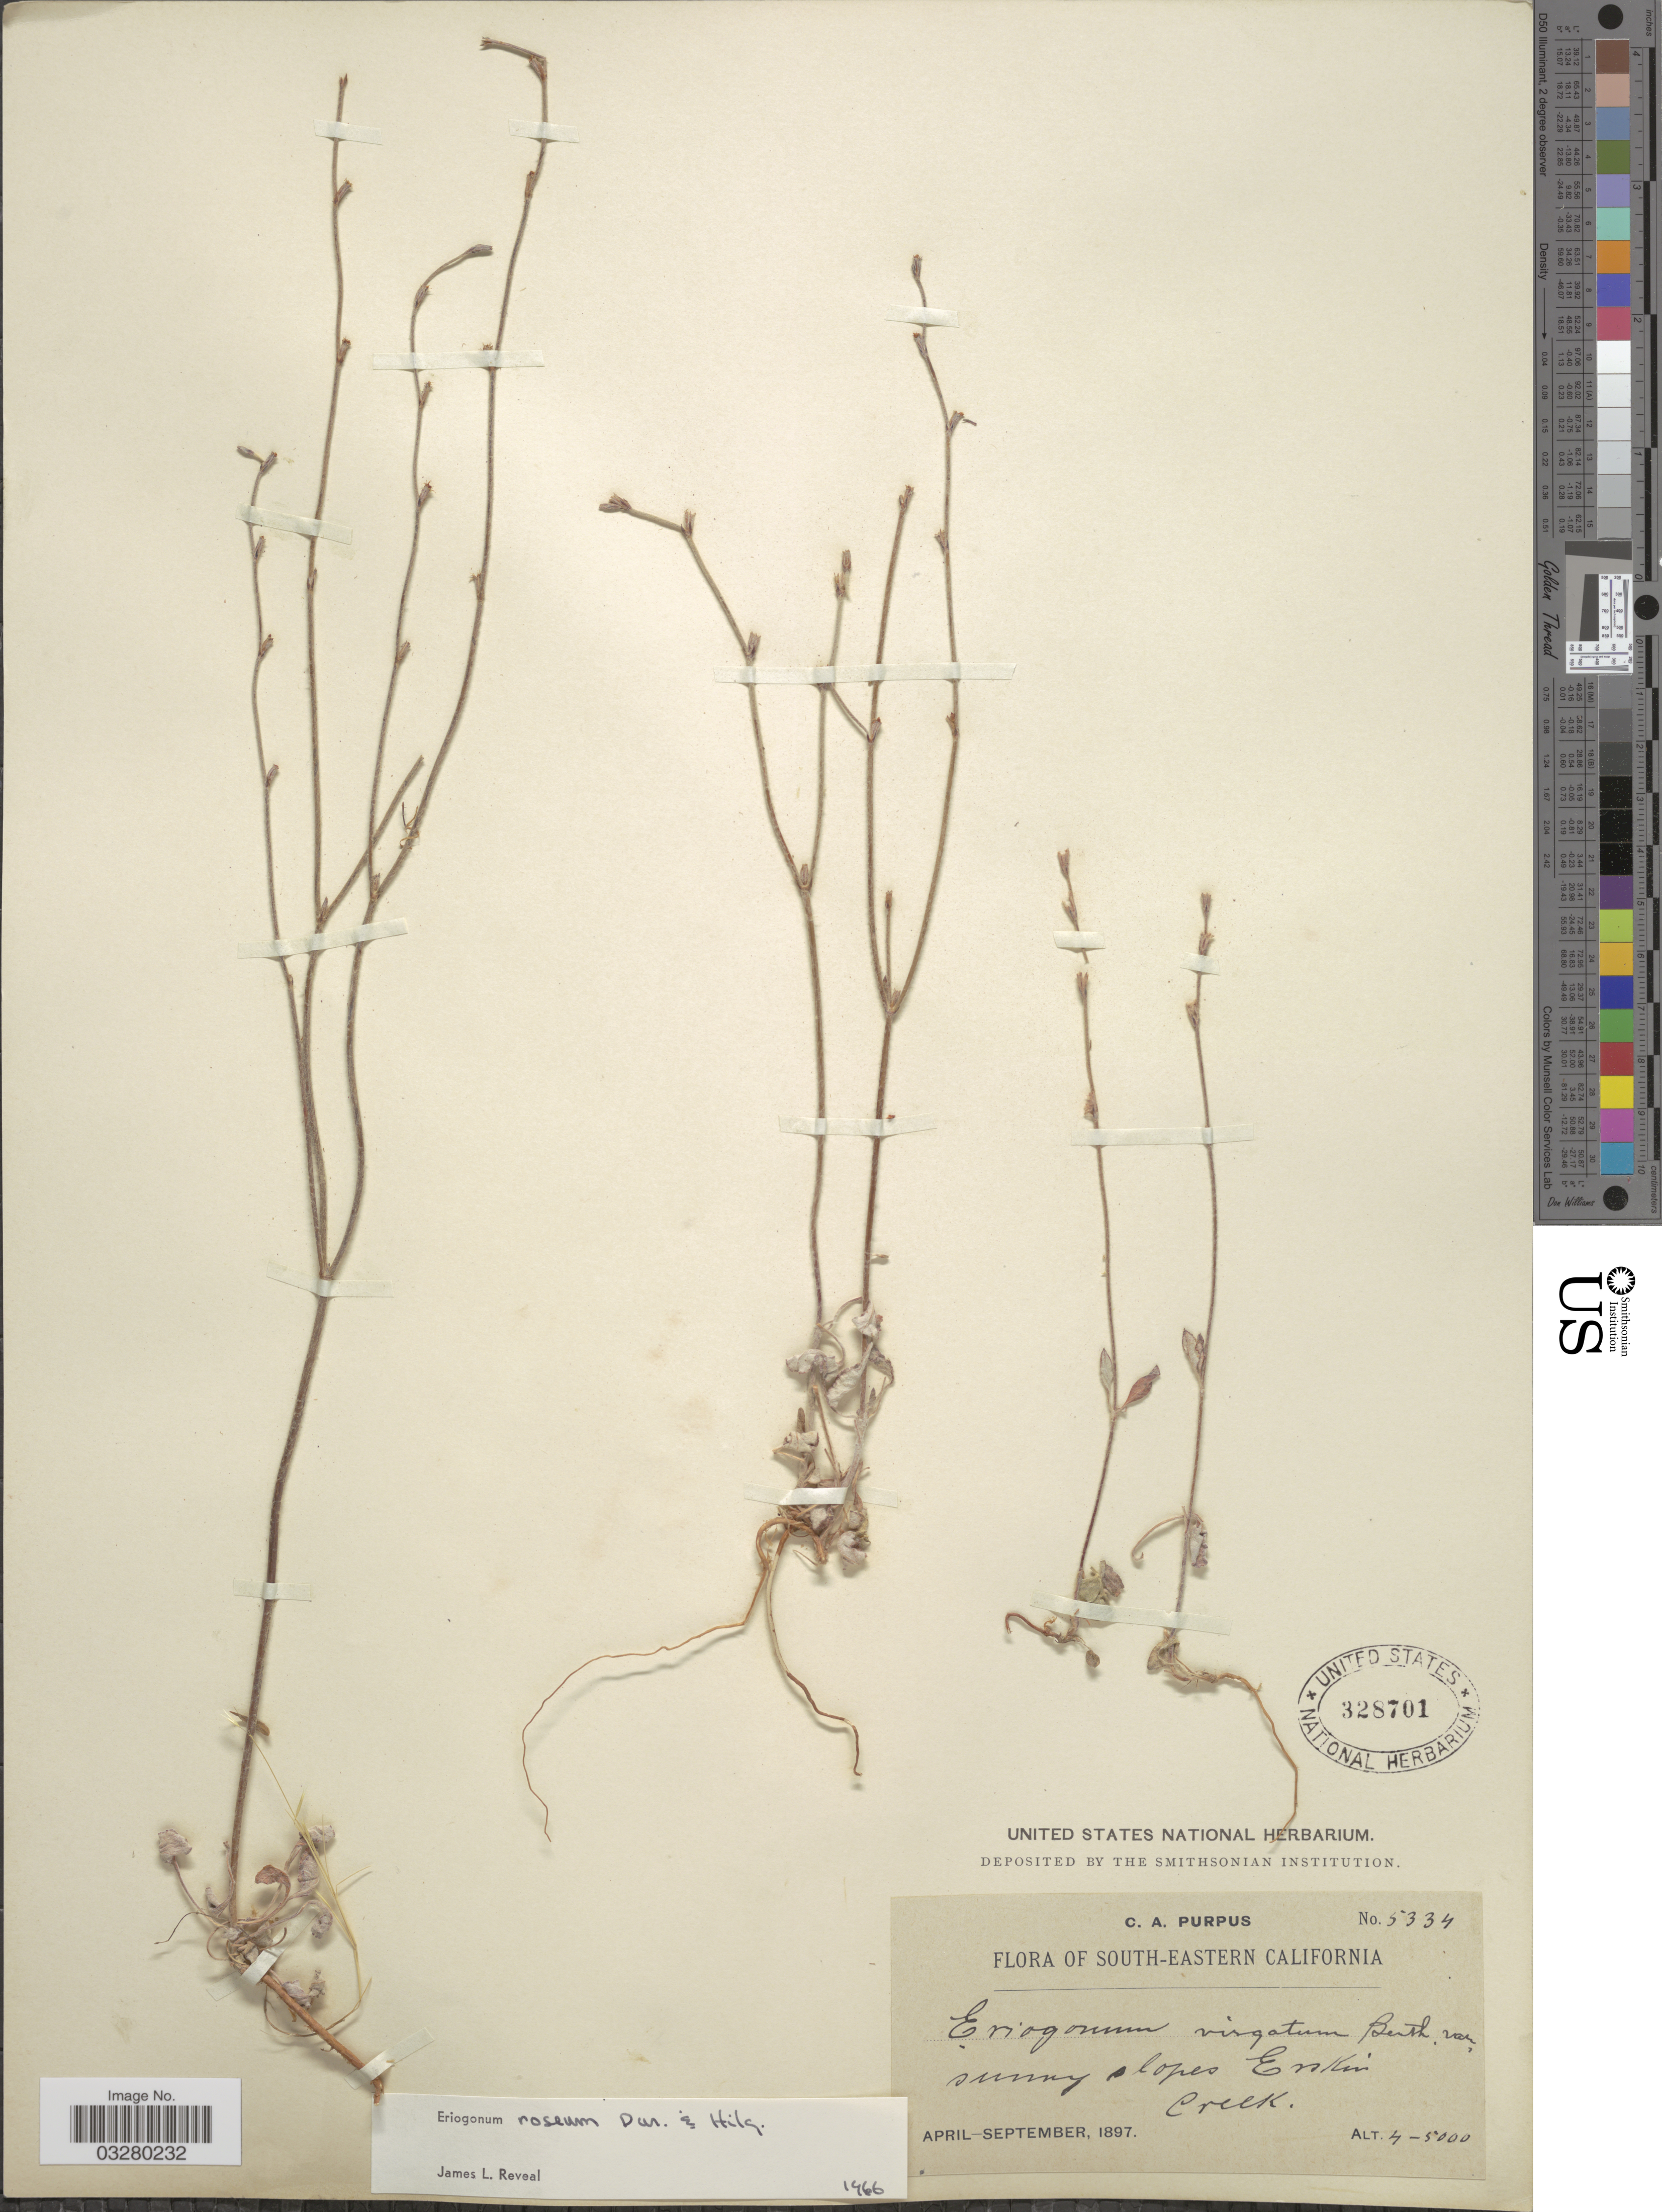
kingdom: Plantae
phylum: Tracheophyta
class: Magnoliopsida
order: Caryophyllales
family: Polygonaceae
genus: Eriogonum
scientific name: Eriogonum roseum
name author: Durand & Hilg.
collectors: C. A. Purpus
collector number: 5334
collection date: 1897-04/1897-09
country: United States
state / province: California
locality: South-Eastern California. Sunny slopes Erskin Creek.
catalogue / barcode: US 328701